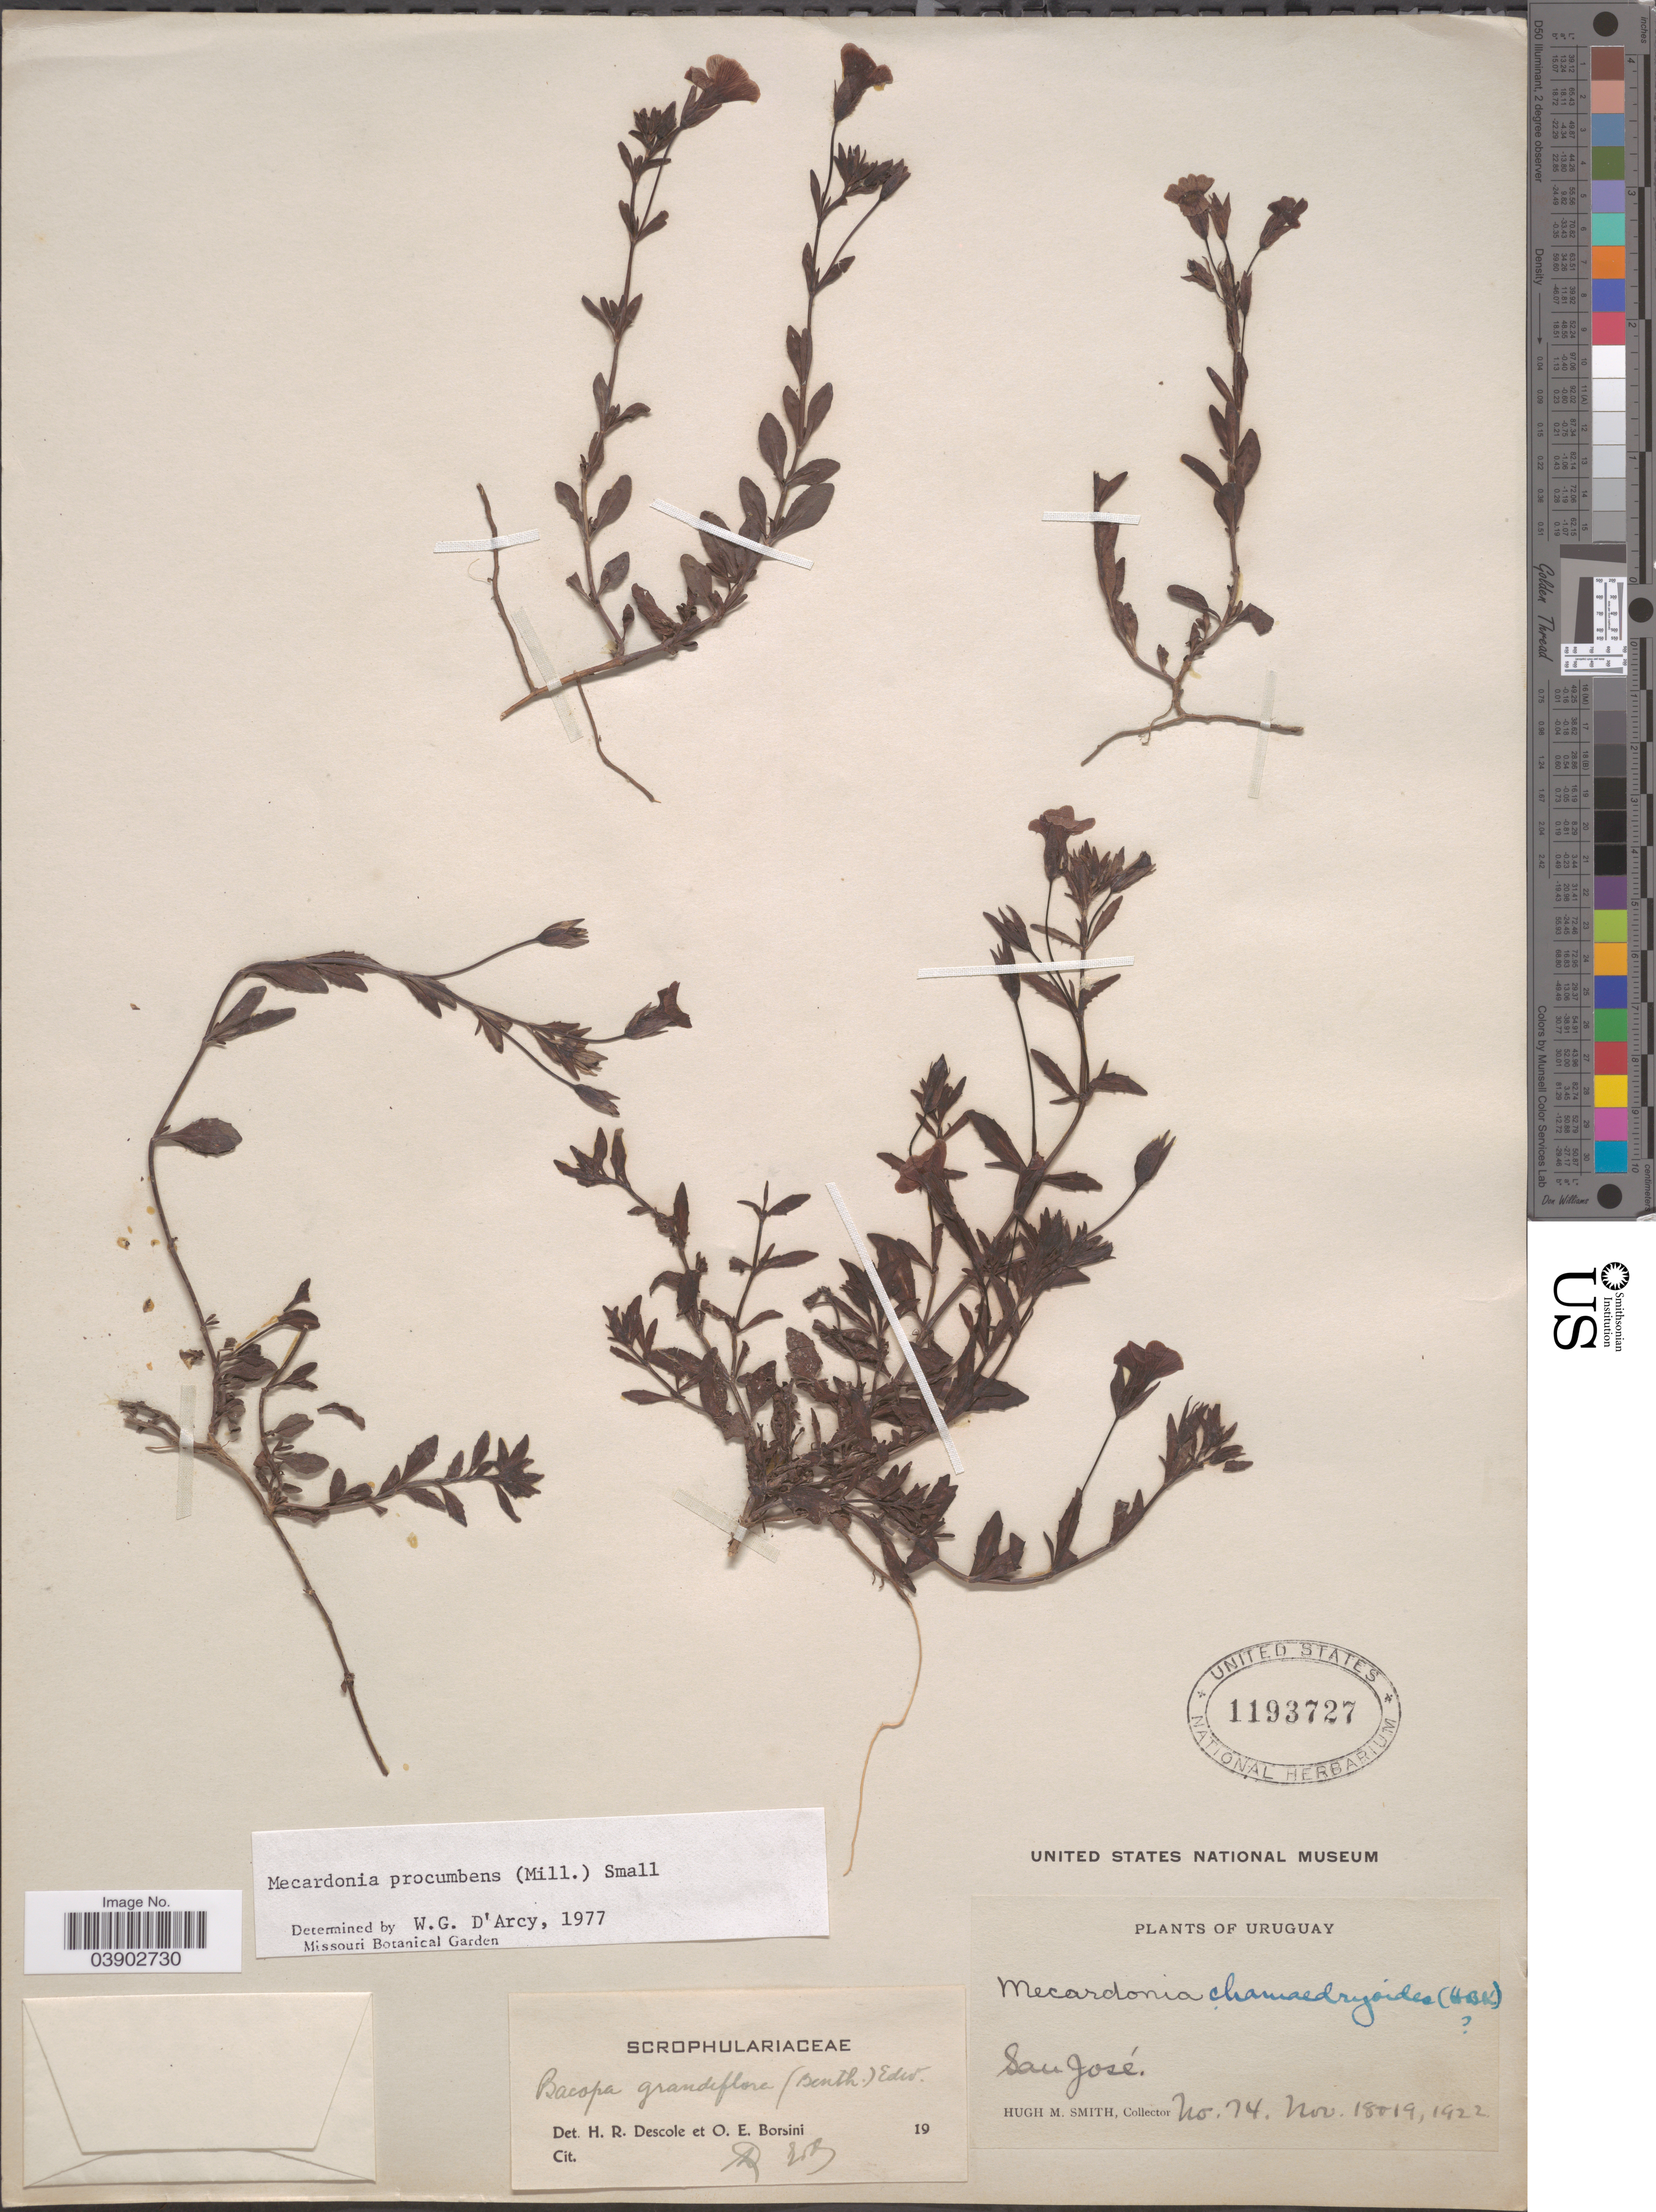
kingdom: Plantae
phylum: Tracheophyta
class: Magnoliopsida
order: Lamiales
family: Plantaginaceae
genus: Mecardonia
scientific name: Mecardonia procumbens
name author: (Mill.) Small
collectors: H. M. Smith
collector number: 74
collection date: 1922-11-18/1922-11-19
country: Uruguay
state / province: San Jose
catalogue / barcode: US 1193727